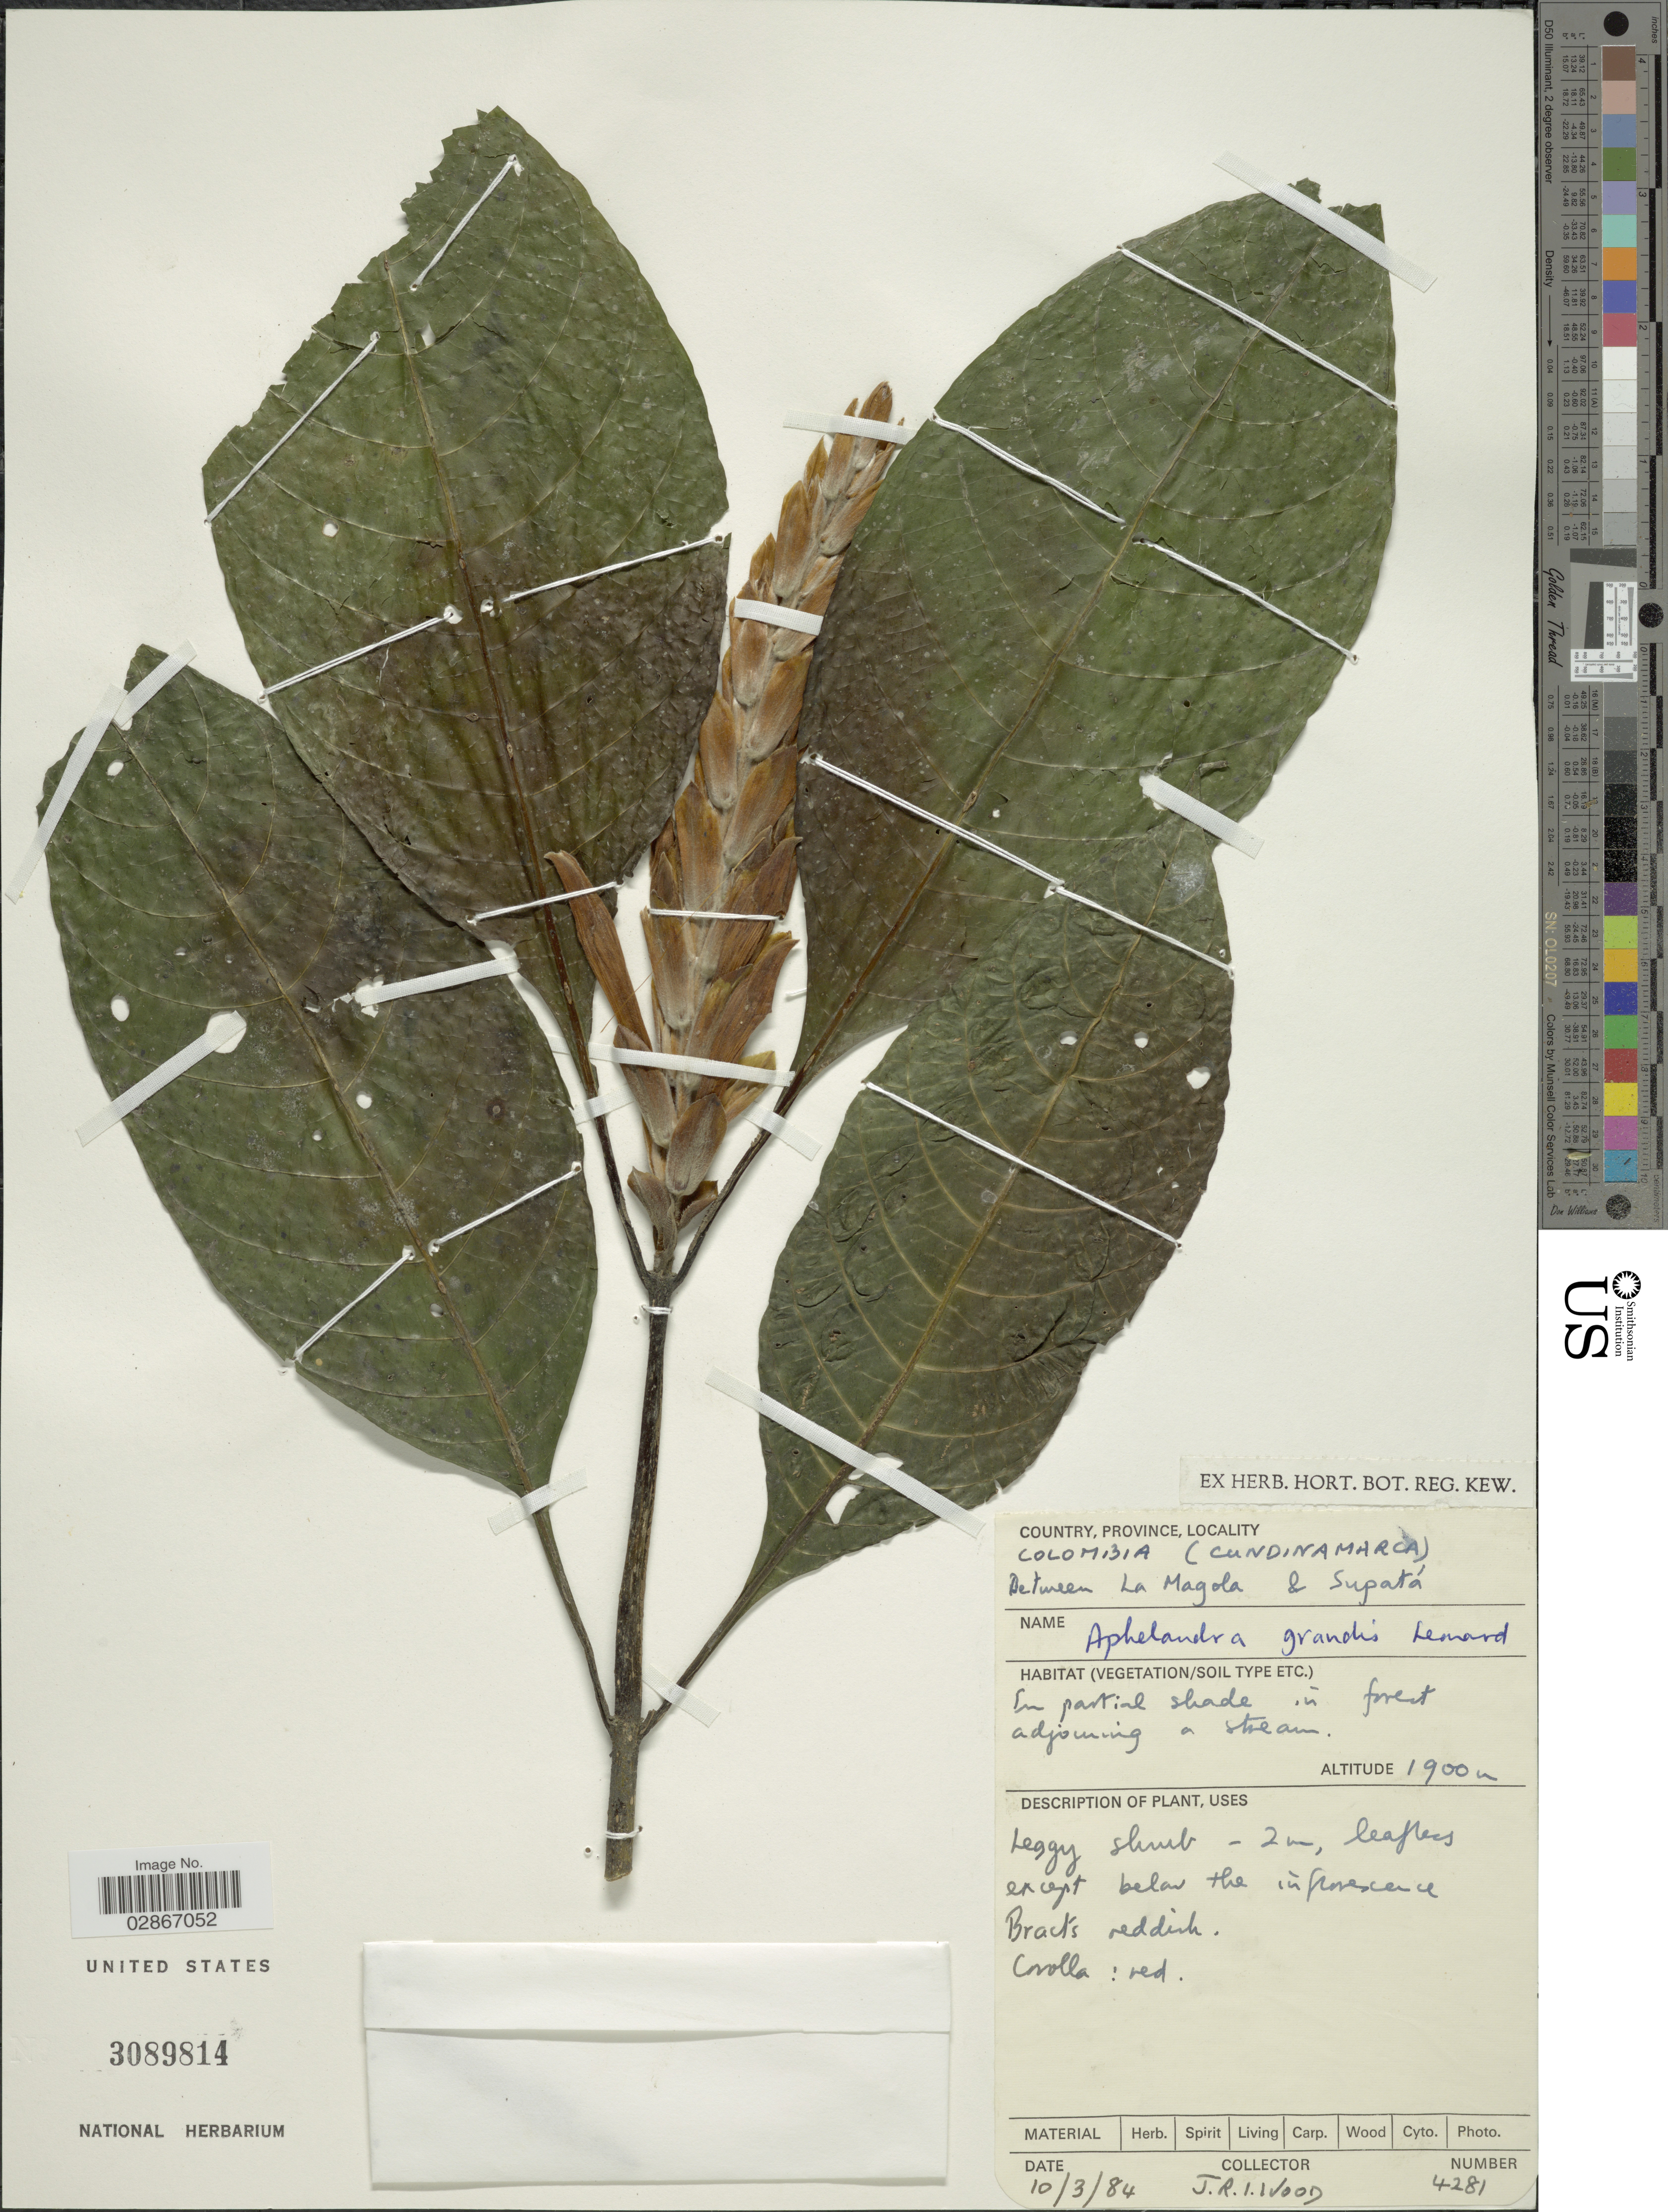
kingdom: Plantae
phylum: Tracheophyta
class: Magnoliopsida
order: Lamiales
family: Acanthaceae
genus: Aphelandra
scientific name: Aphelandra grandis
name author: Leonard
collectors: J. R. I. Wood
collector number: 4281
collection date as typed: Transcribed d/m/y: 10/3/84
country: Colombia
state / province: Cundinamarca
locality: Between La Magola & Supatá.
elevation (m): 1900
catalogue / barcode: US 3089814